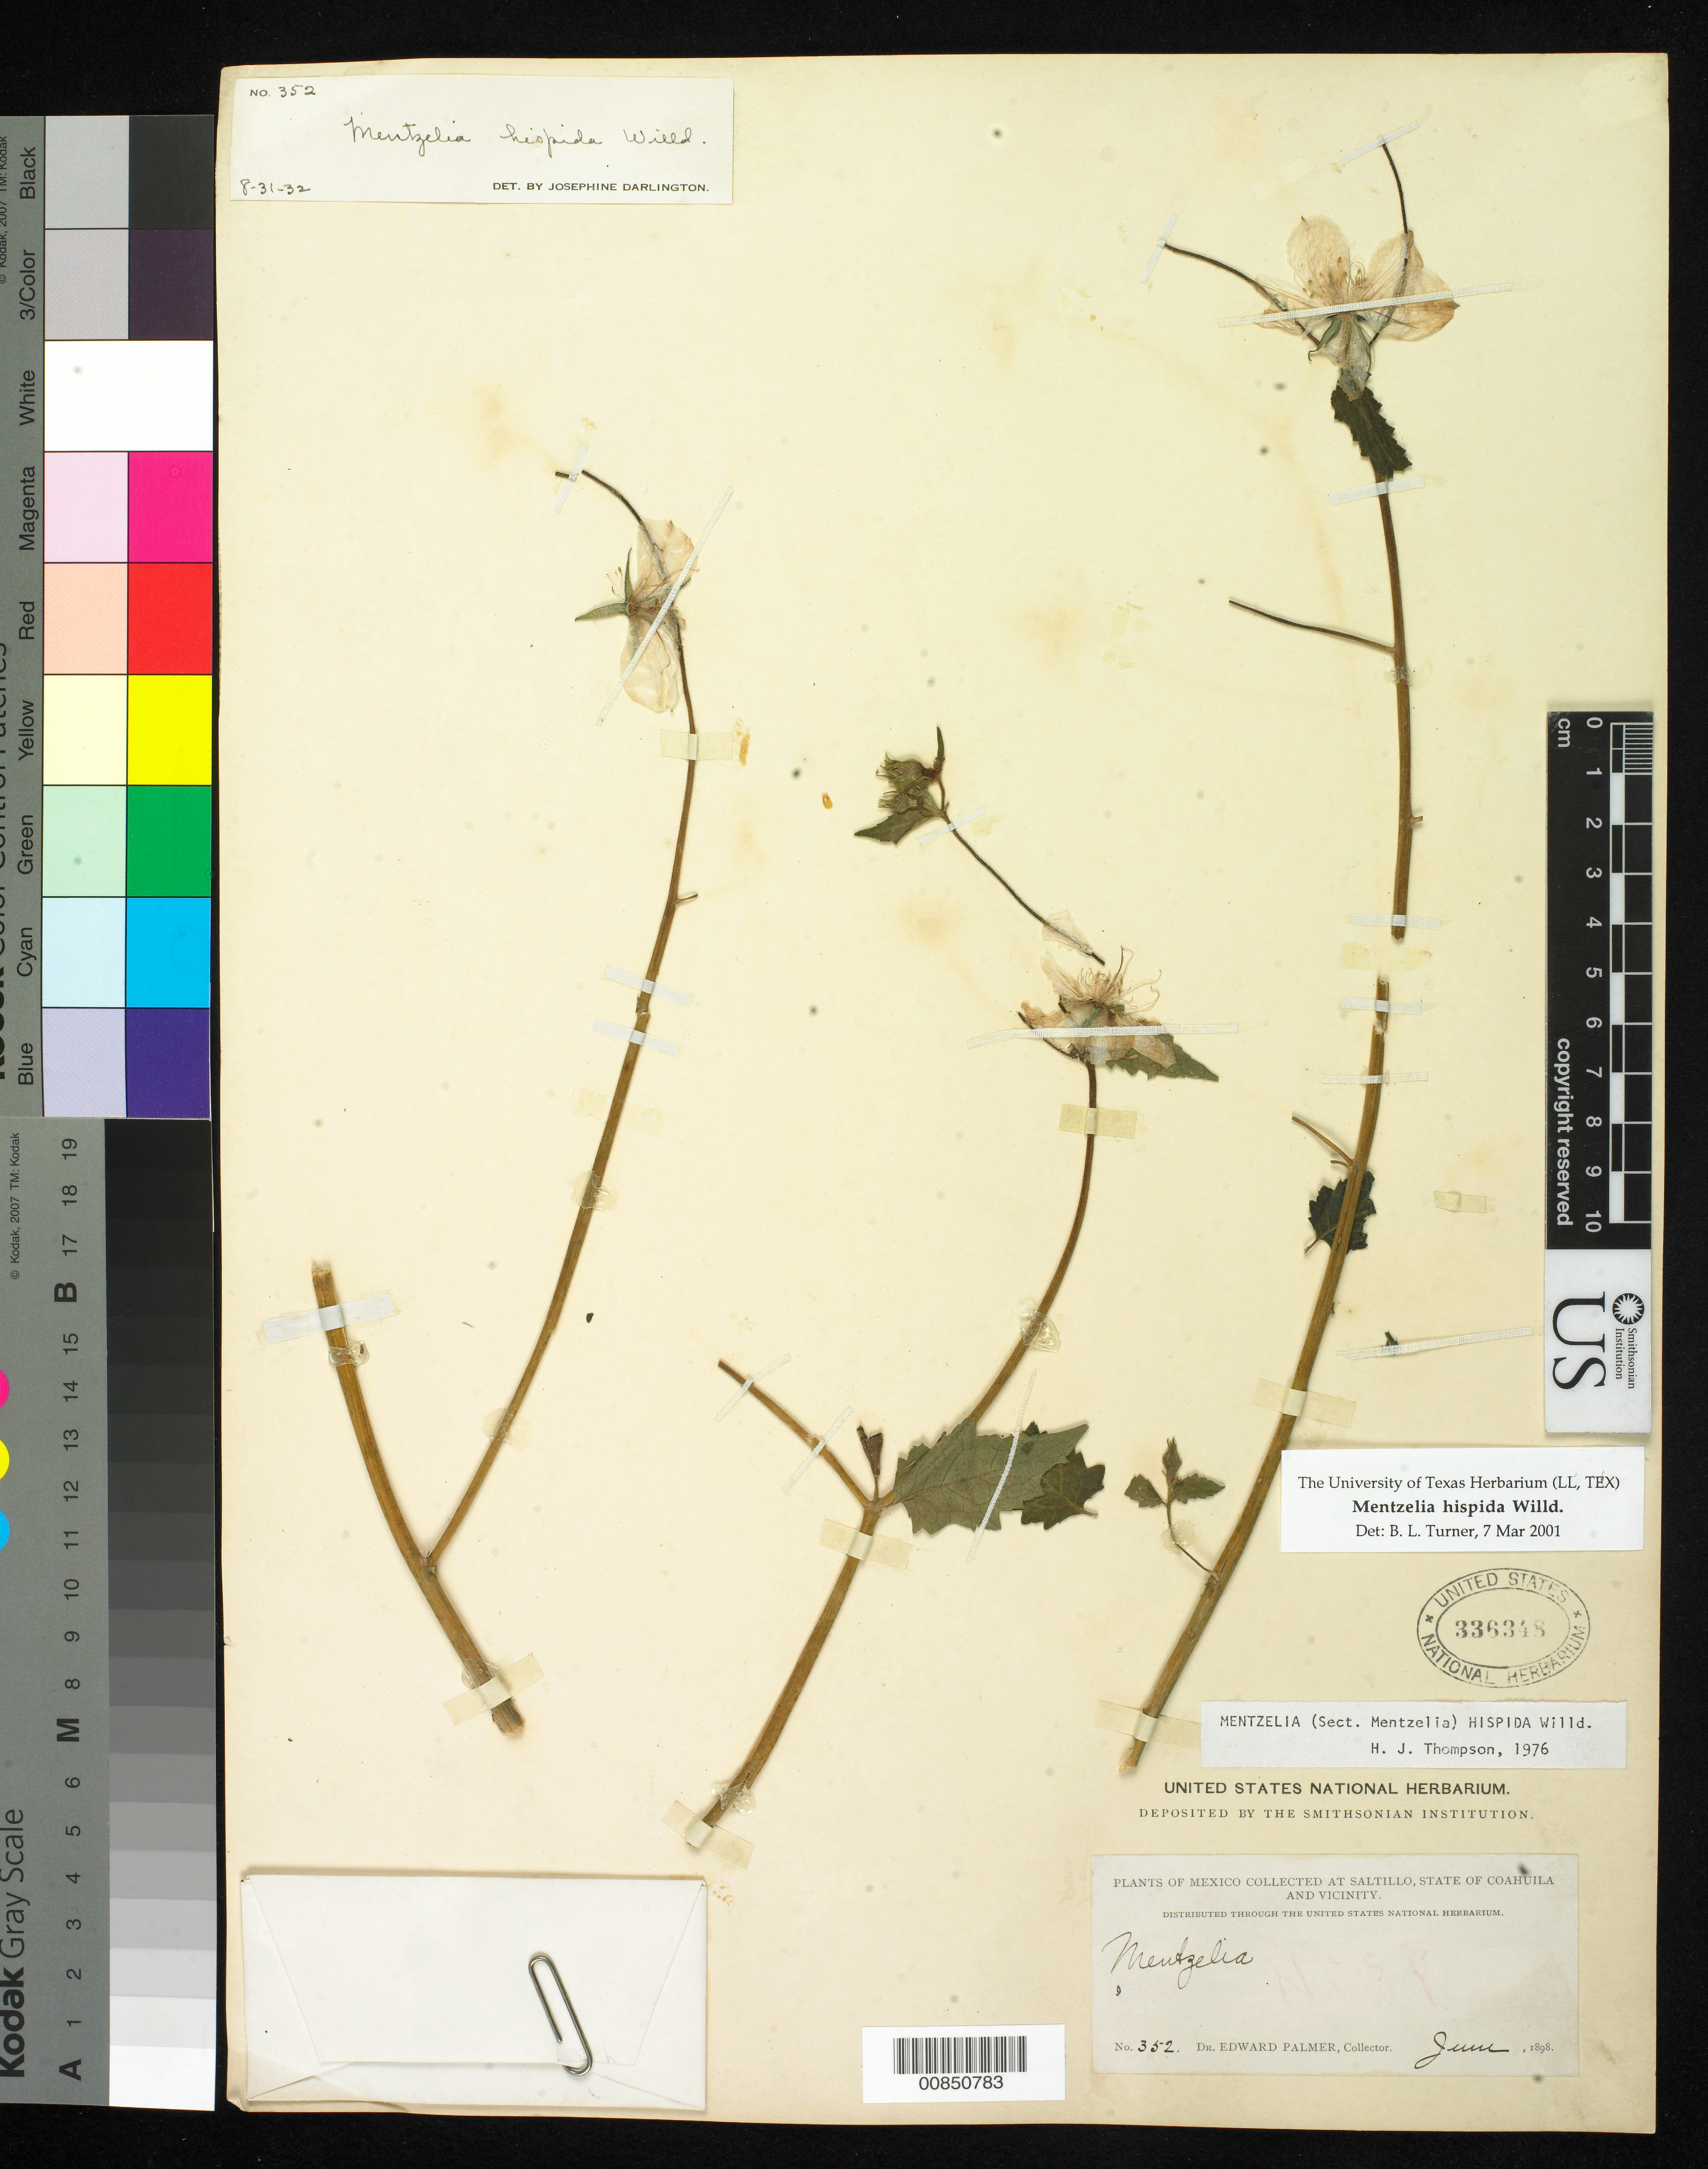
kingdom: Plantae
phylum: Tracheophyta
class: Magnoliopsida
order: Cornales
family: Loasaceae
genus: Mentzelia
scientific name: Mentzelia hispida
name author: Willd.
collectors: E. Palmer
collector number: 352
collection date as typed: Jun 1898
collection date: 1898-06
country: Mexico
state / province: Coahuila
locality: Saltillo, Coahuila and vicinity.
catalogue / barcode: US 336348